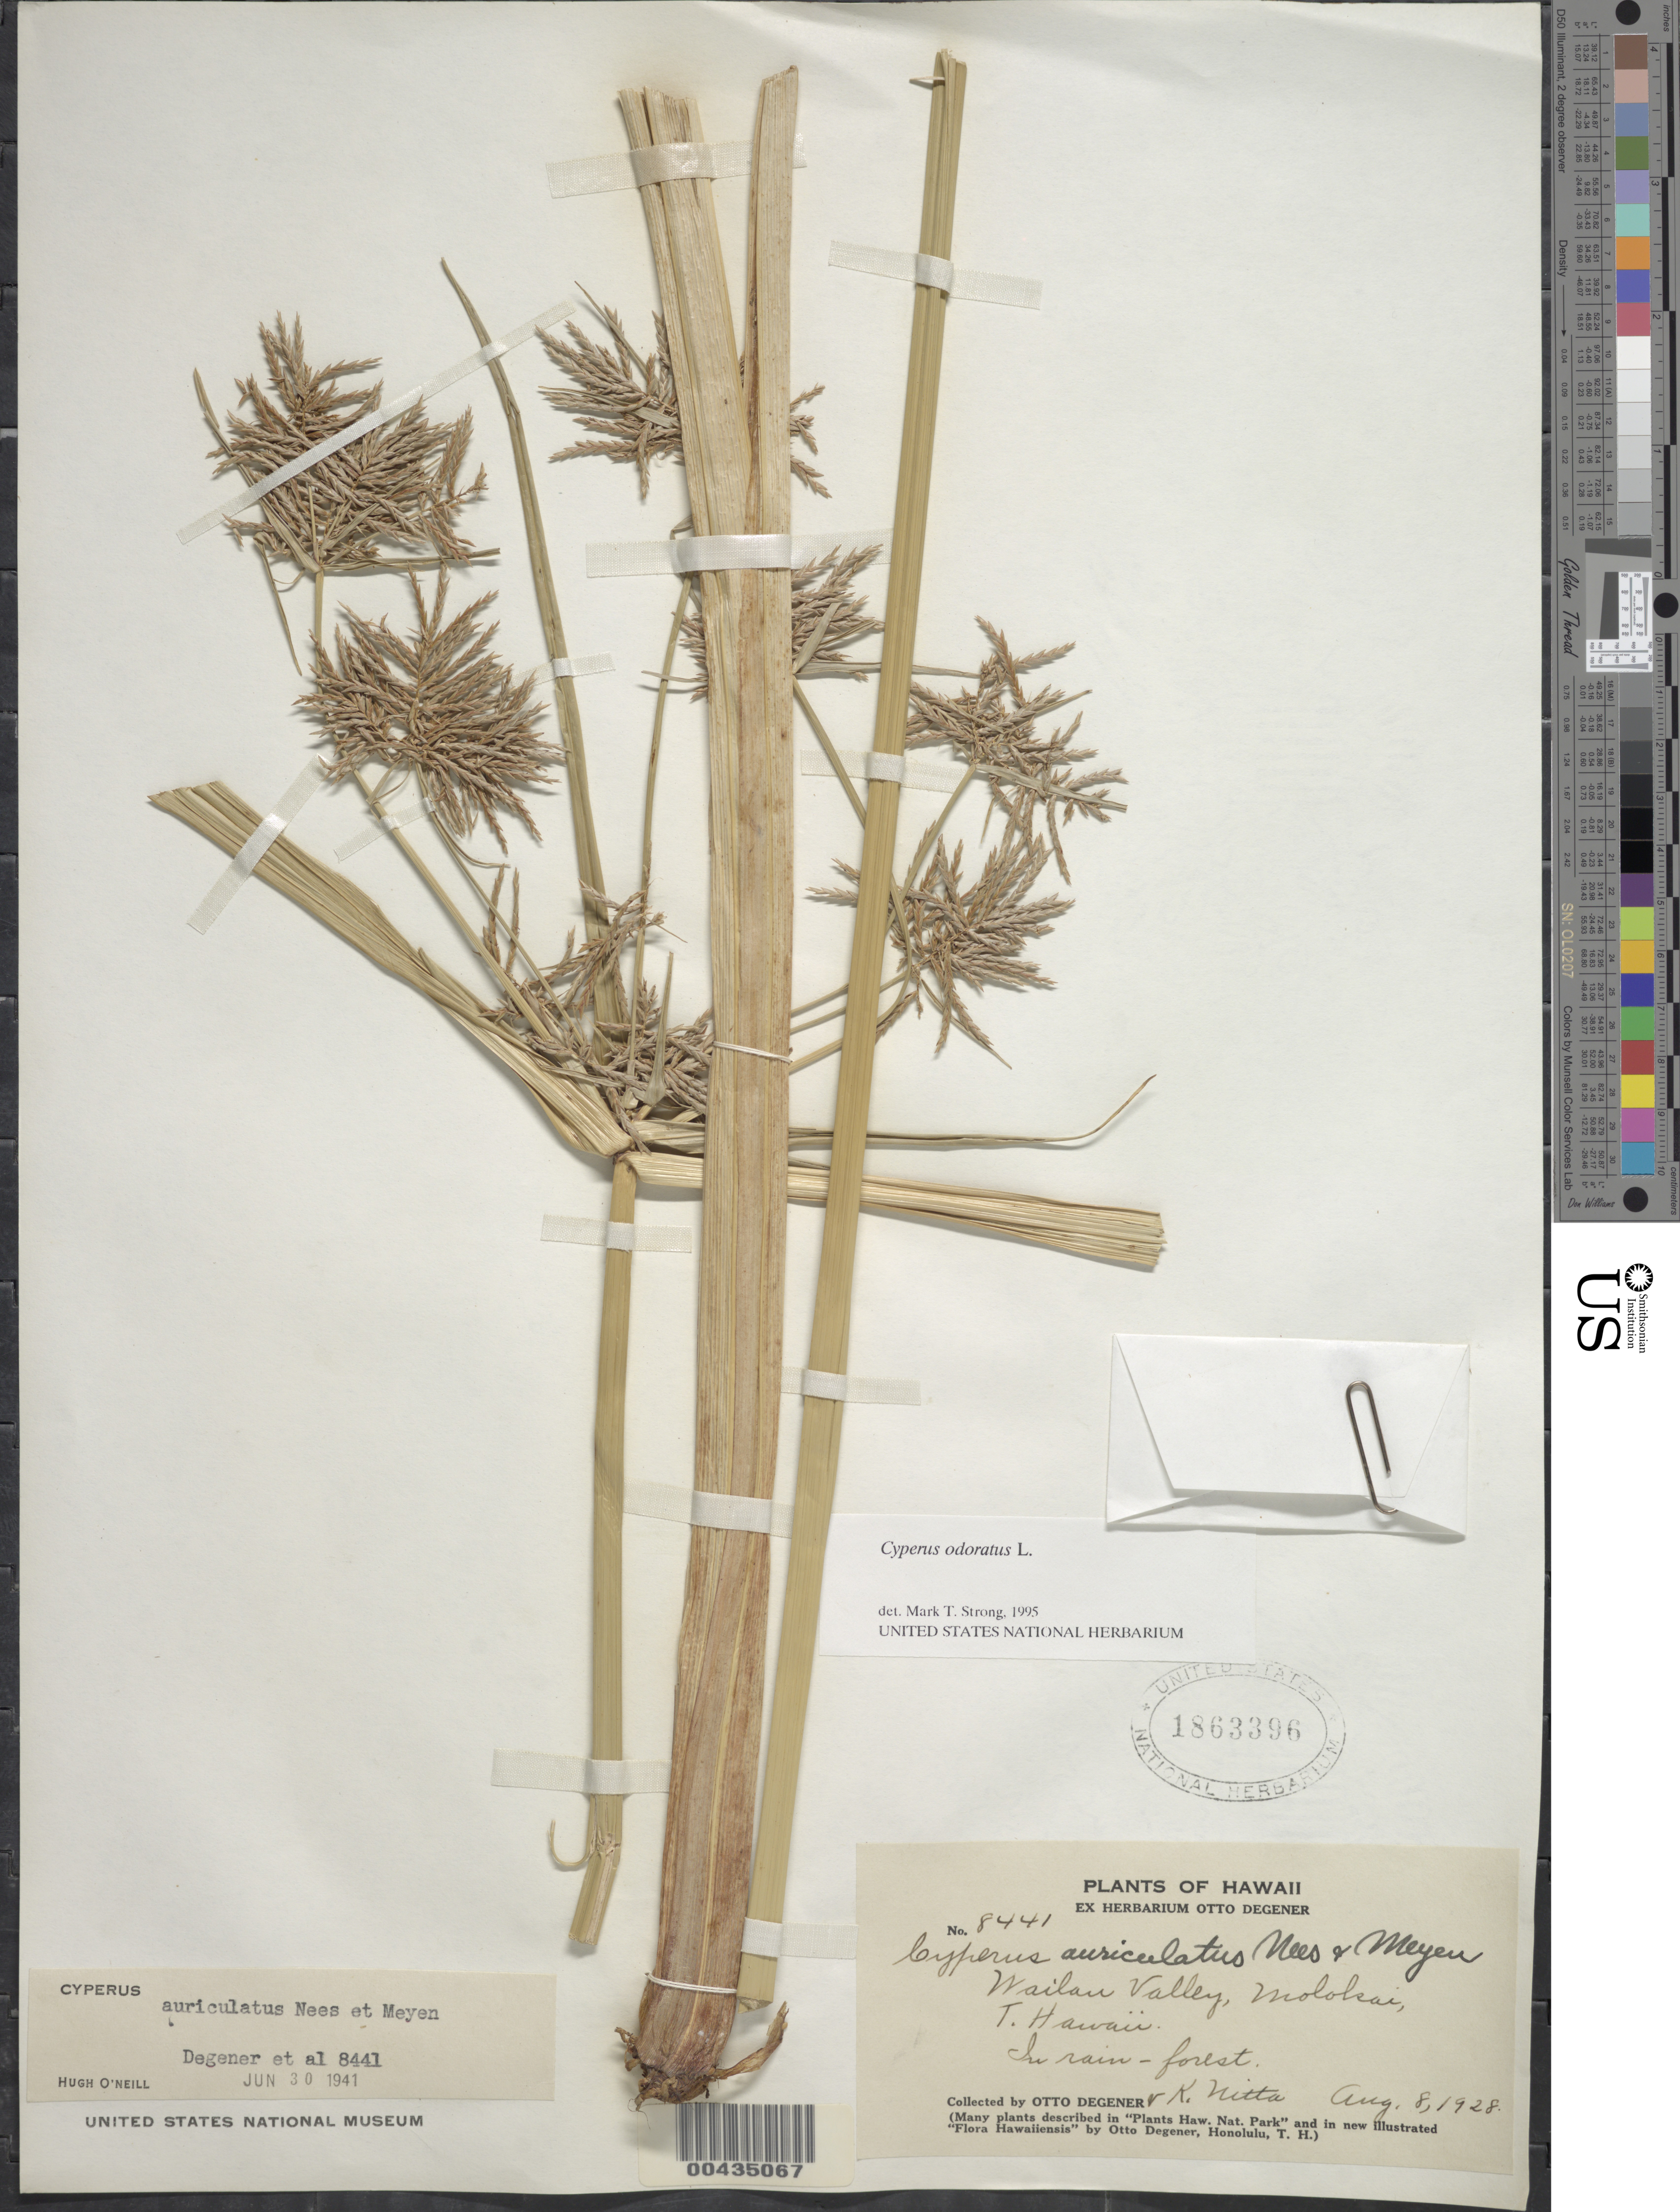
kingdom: Plantae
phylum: Tracheophyta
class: Liliopsida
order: Poales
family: Cyperaceae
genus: Cyperus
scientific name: Cyperus prescottianus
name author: Hook. & Arn.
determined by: Wagner, W. L., (BOT), Smithsonian Institution - National Museum of Natural History (UNITED STATES)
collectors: O. Degener & K. Nitta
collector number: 8441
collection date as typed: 8 Aug 1928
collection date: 1928-08-08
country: United States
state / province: Hawaii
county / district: Maui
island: Moloka'i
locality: Wailau Valley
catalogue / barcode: US 1863396